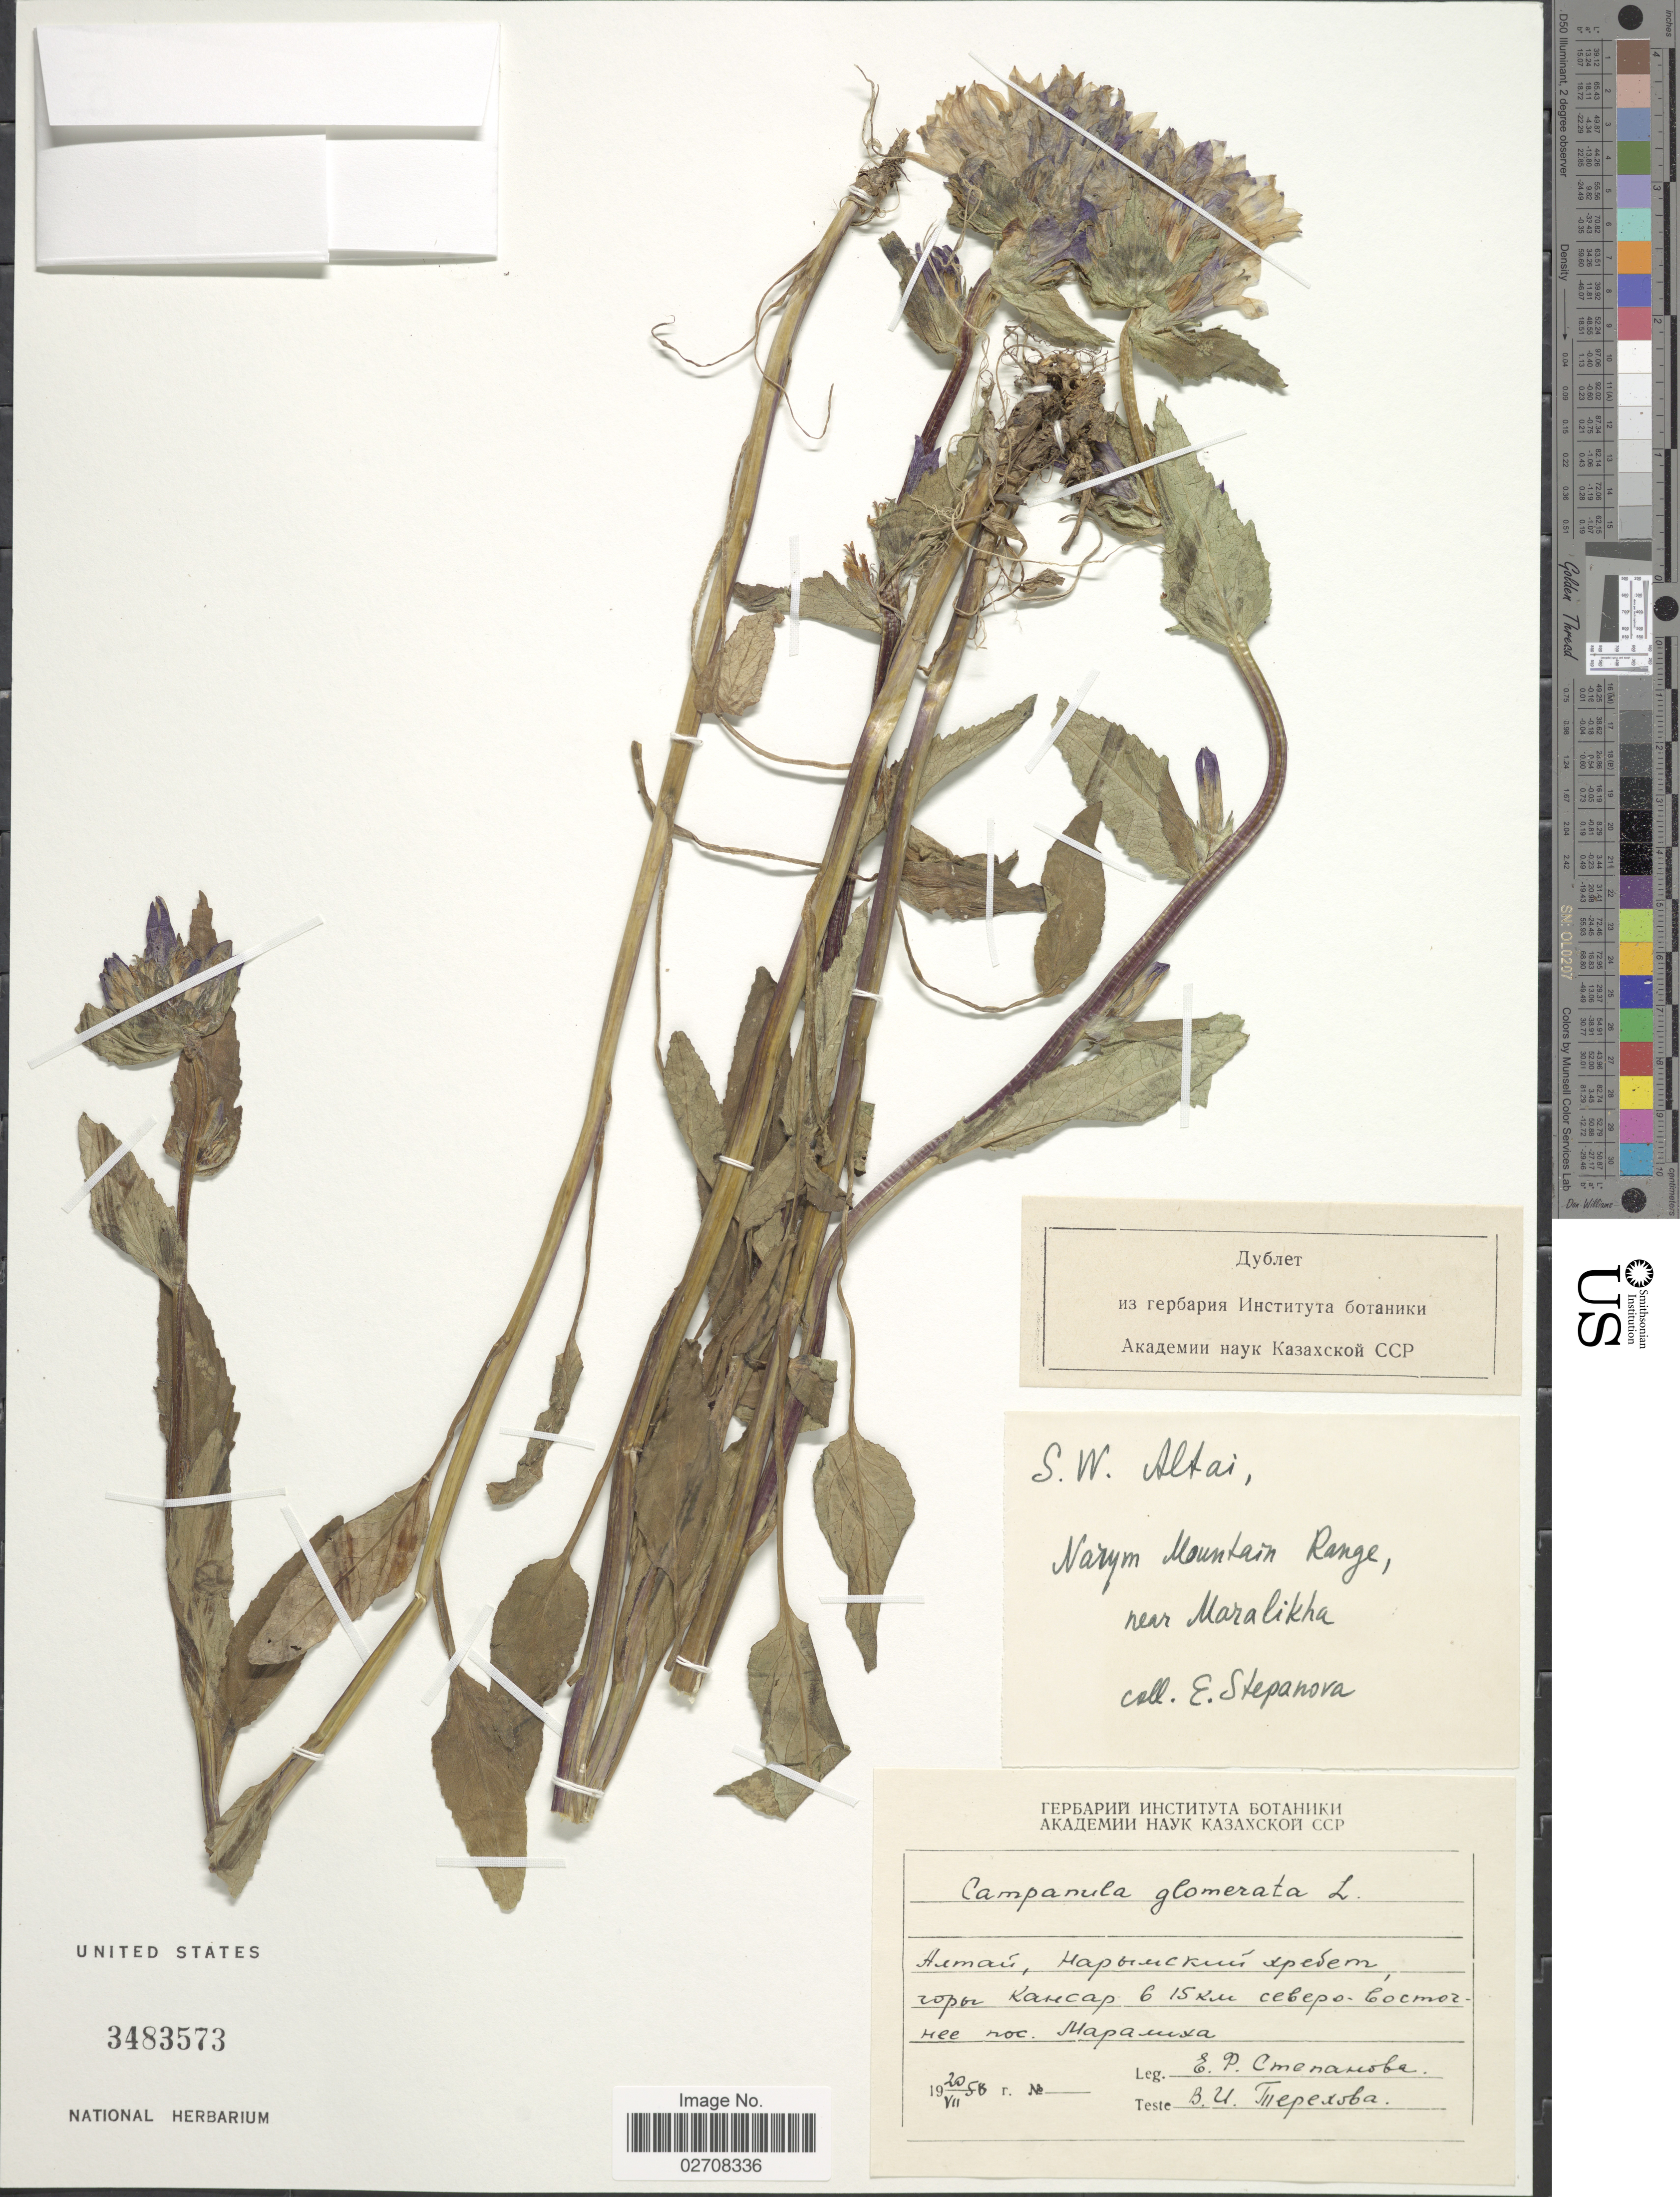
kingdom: Plantae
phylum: Tracheophyta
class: Magnoliopsida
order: Asterales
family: Campanulaceae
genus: Campanula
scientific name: Campanula glomerata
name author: L.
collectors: E. Stepanova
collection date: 1958-07-20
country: Russian Federation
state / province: Altai Krai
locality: S.W. Altai, Naryn Mountain Range, near Maralikha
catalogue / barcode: US 3483573